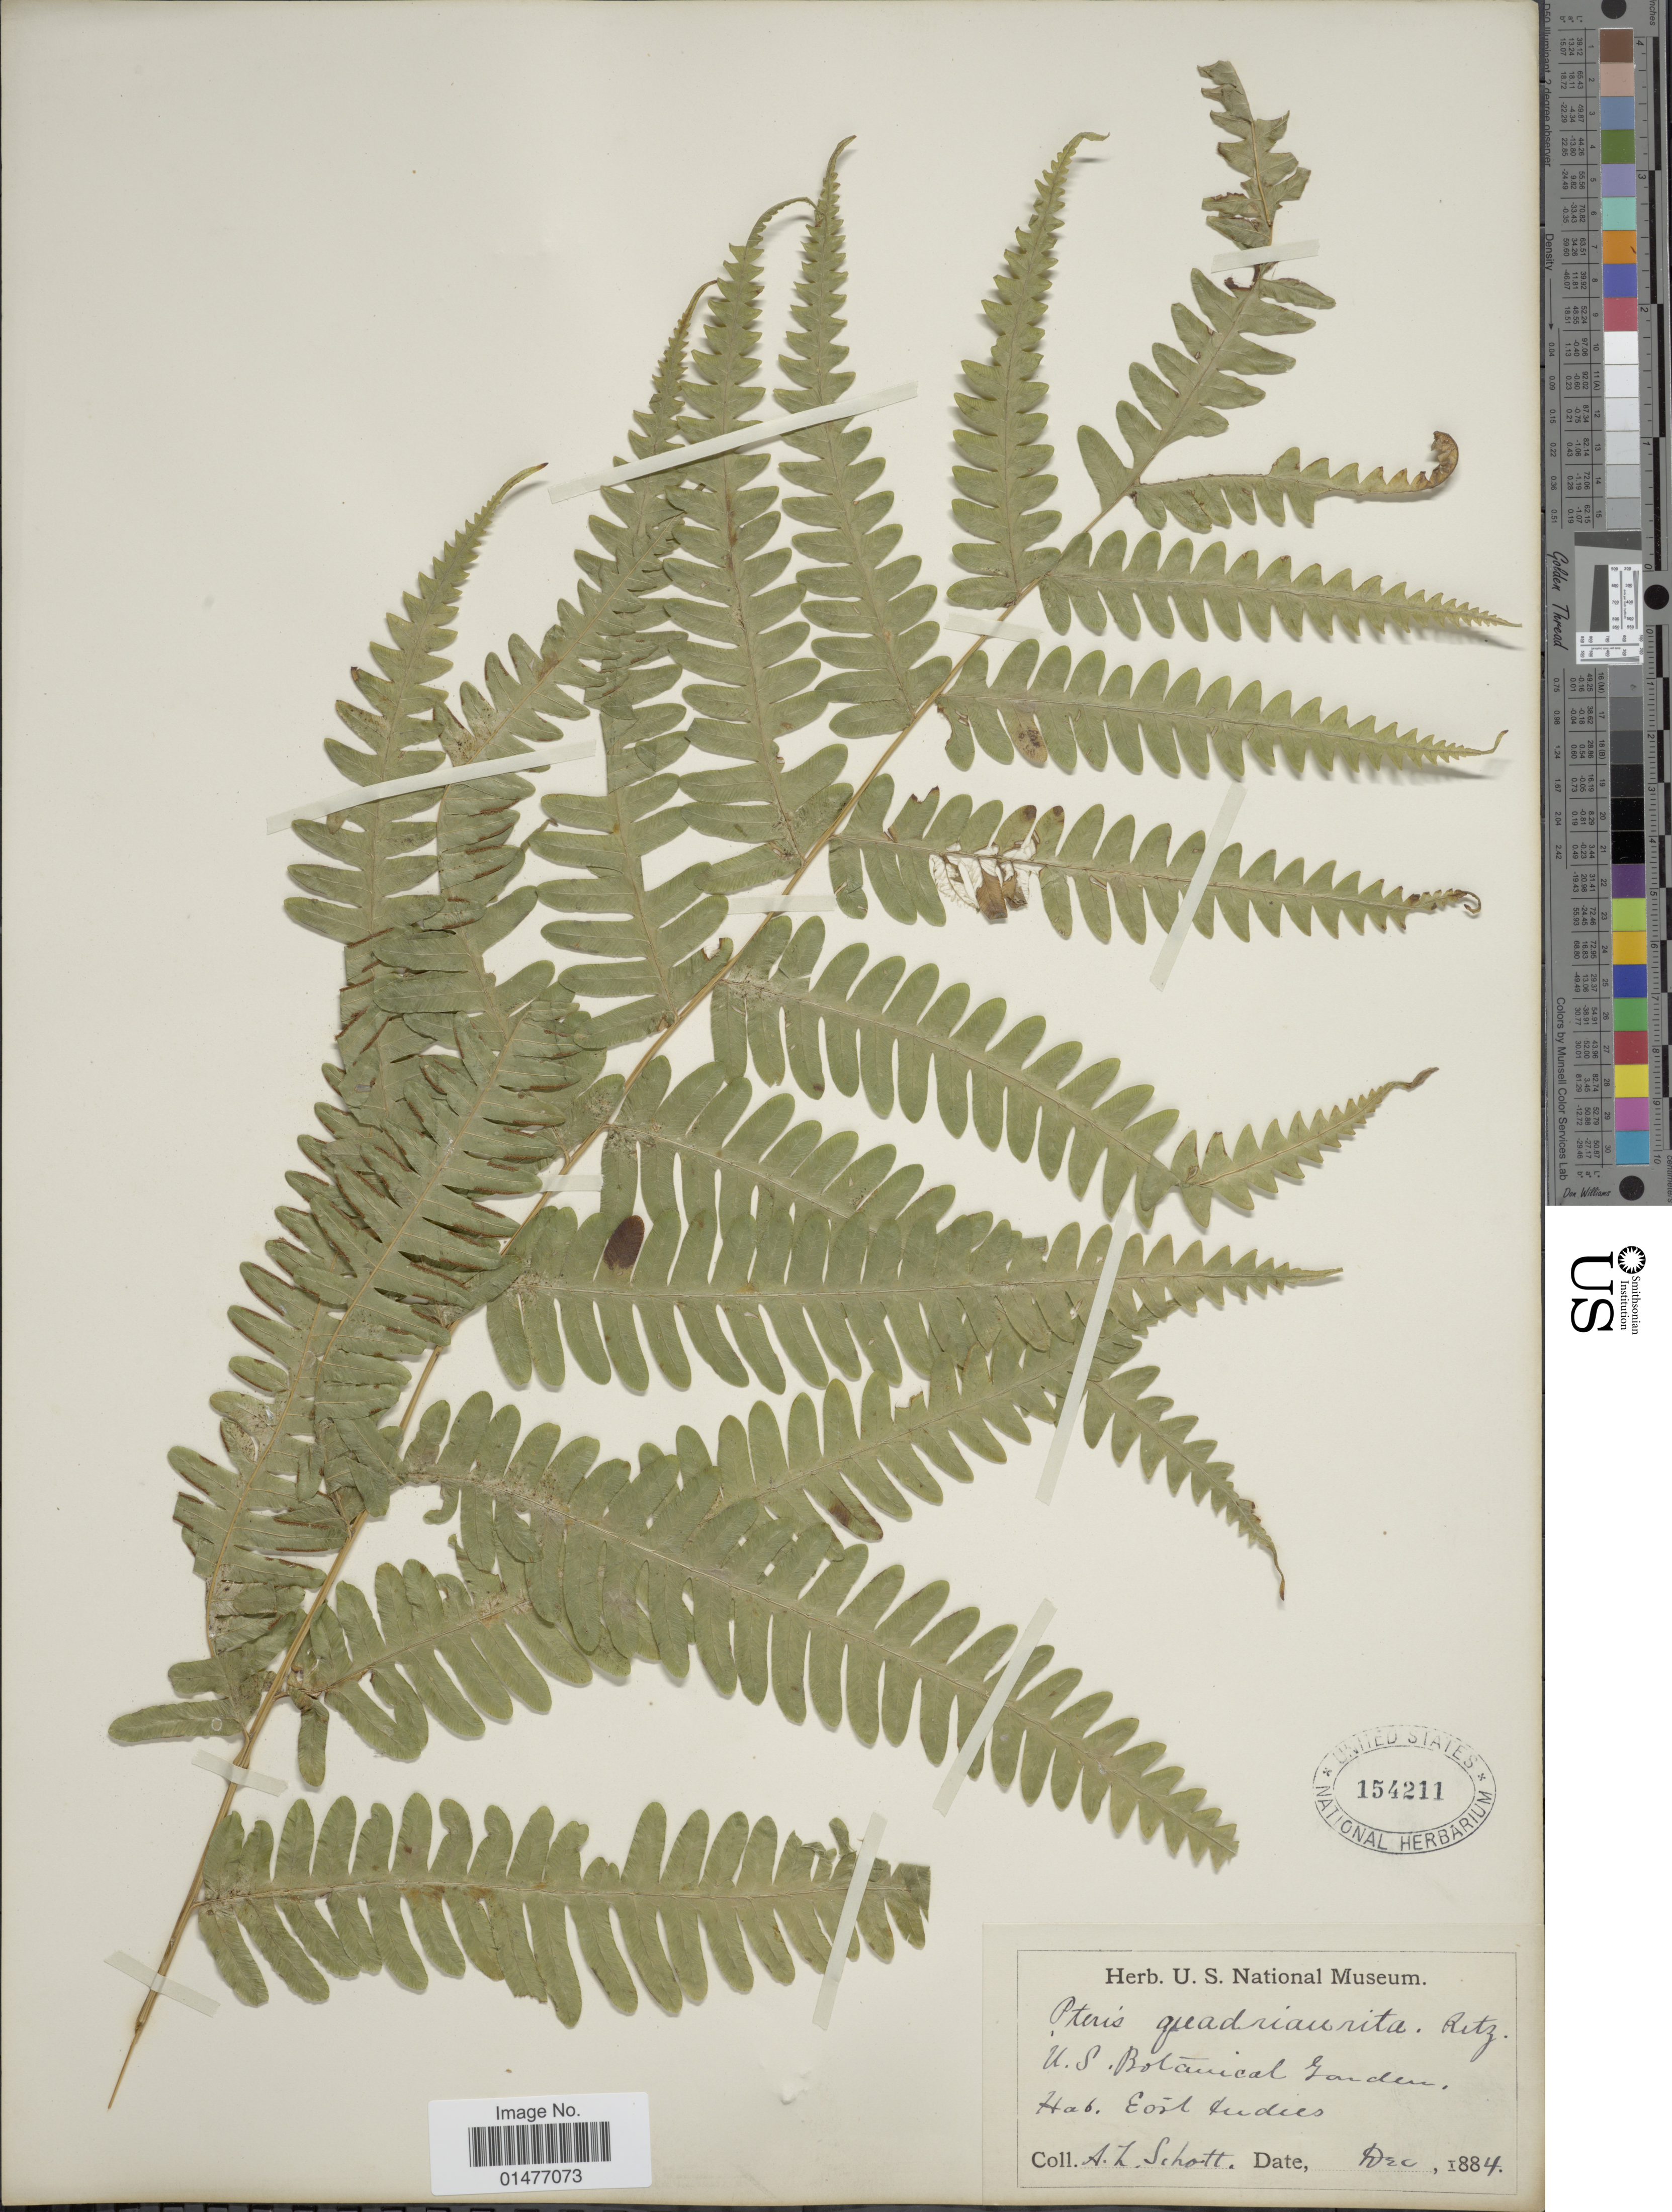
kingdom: Plantae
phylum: Tracheophyta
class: Polypodiopsida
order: Polypodiales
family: Pteridaceae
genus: Pteris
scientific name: Pteris quadriaurita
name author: Retz.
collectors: A. L. Schott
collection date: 1884-12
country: United States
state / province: District of Columbia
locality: U.S. Botanical Garden, Hab. East Indies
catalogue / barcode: US 154211